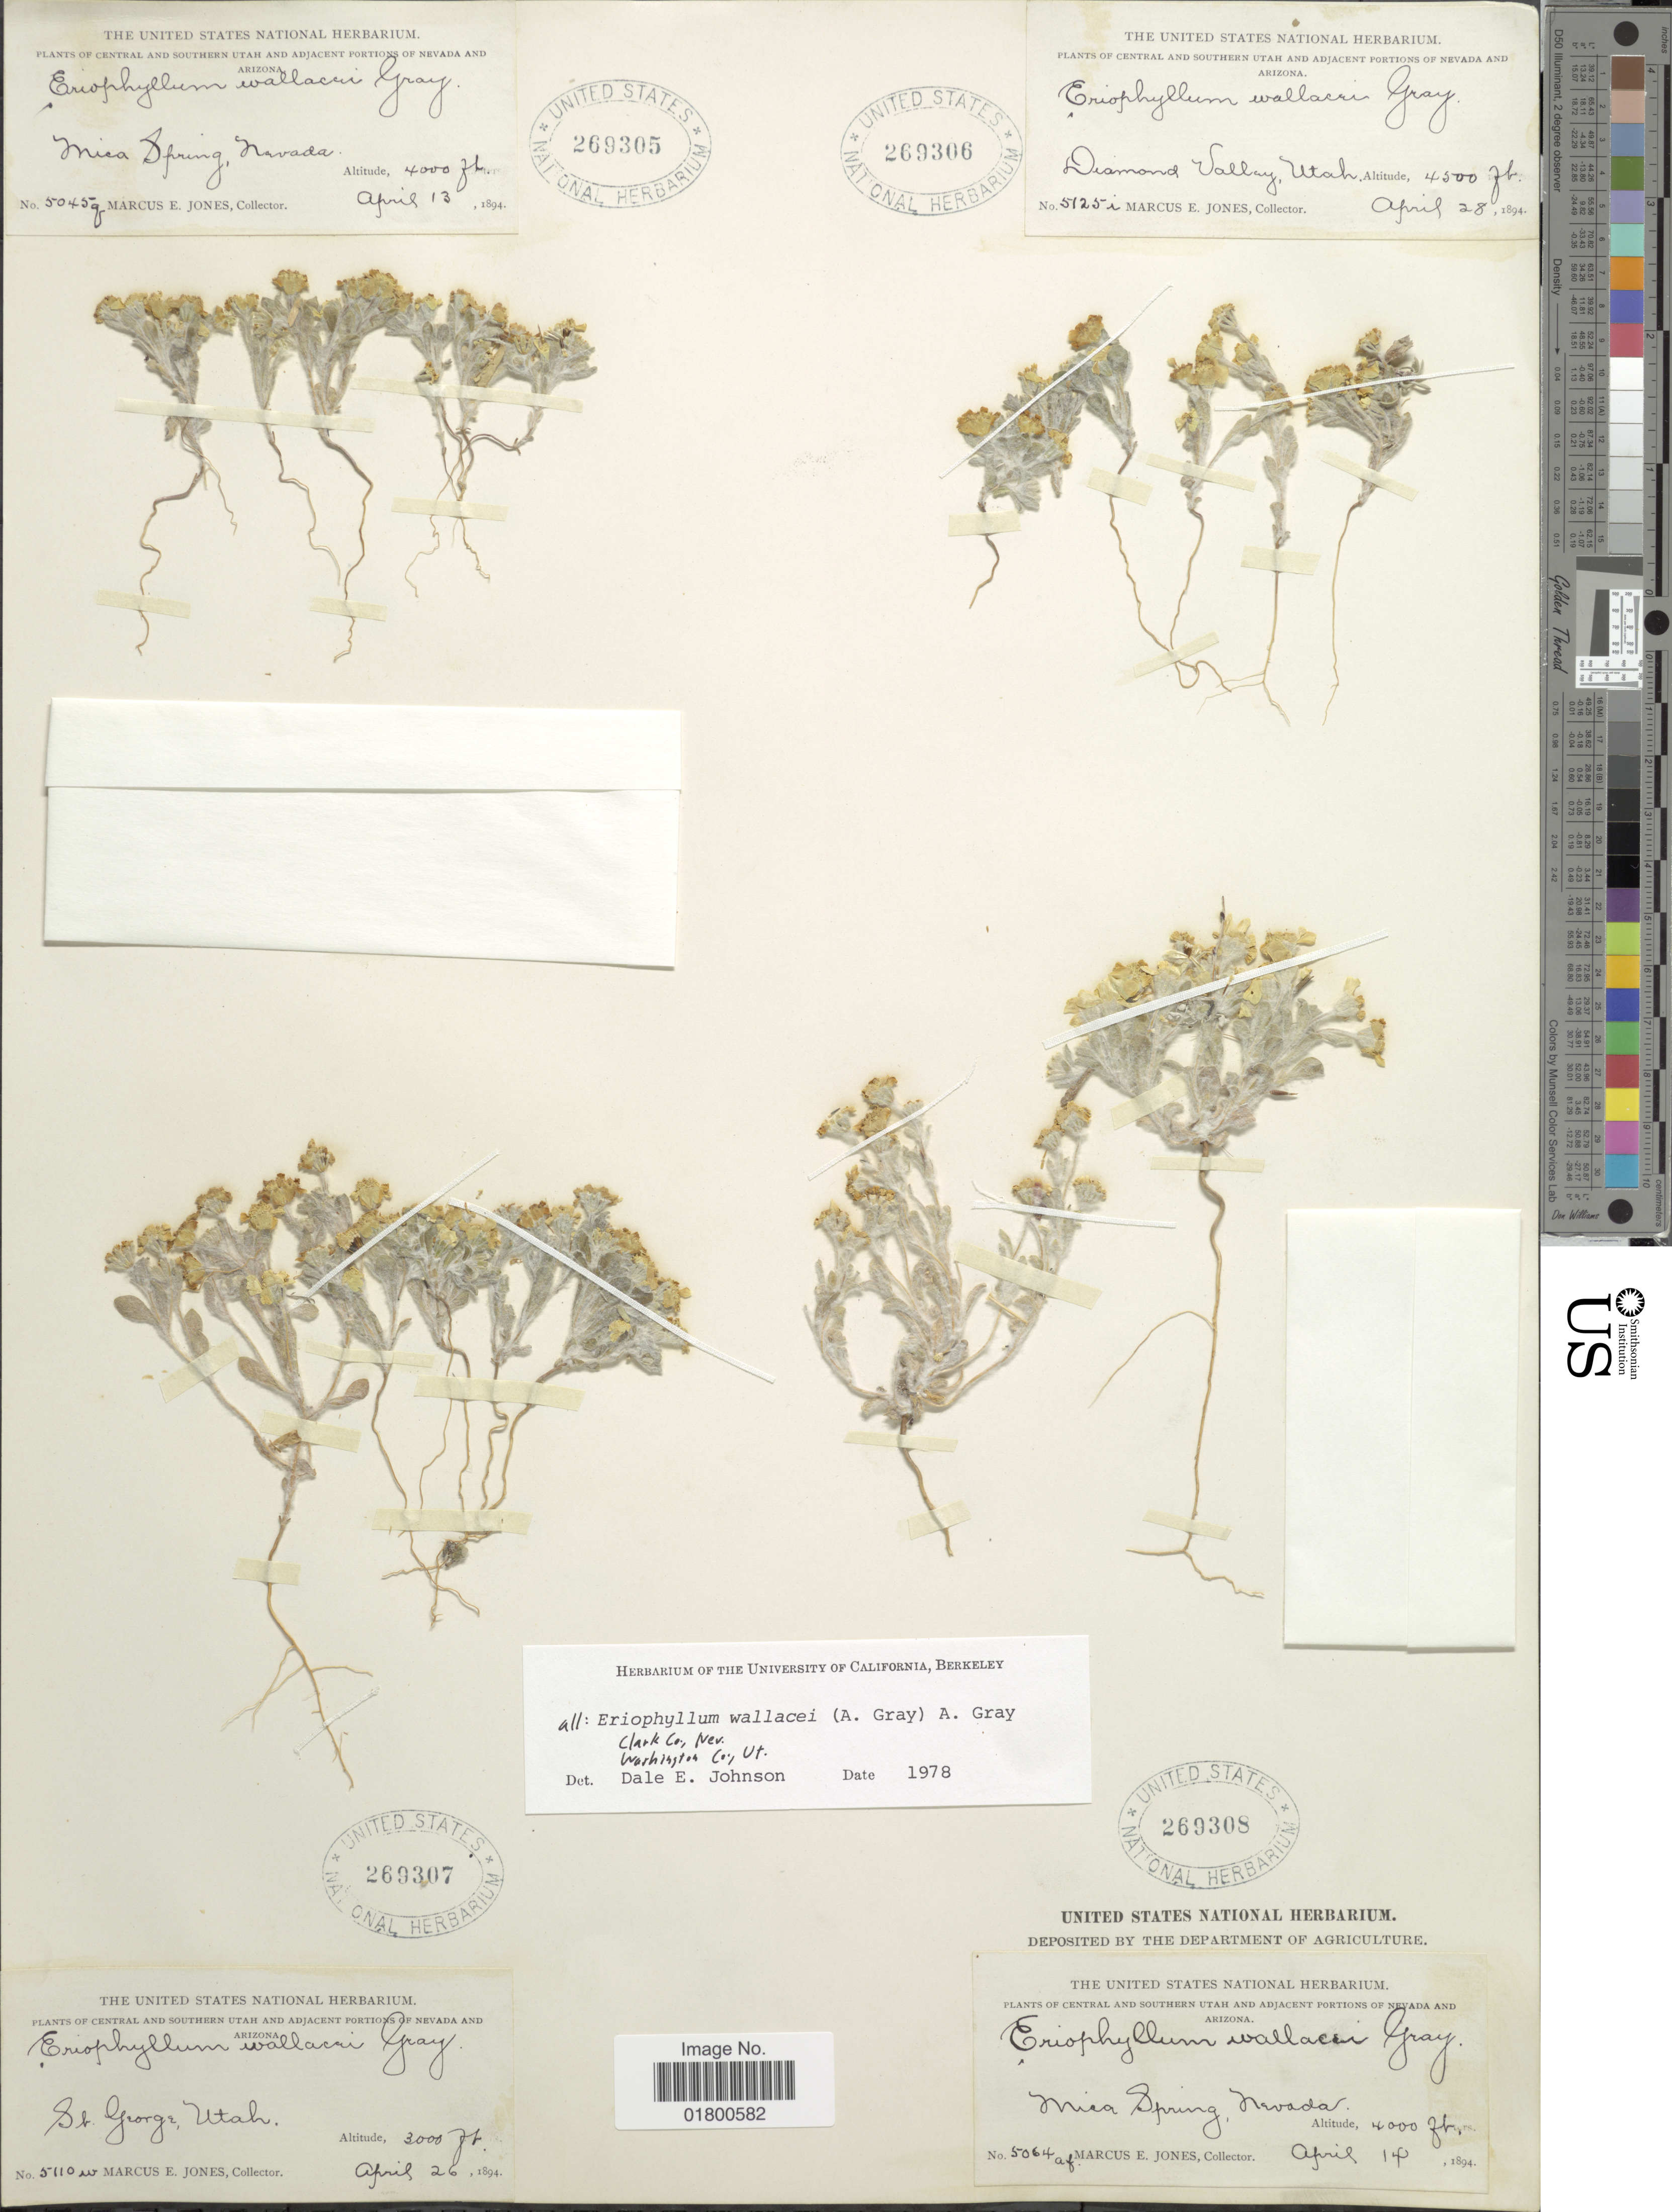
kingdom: Plantae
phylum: Tracheophyta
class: Magnoliopsida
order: Asterales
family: Asteraceae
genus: Eriophyllum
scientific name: Eriophyllum wallacei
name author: (A. Gray) A. Gray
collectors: M. E. Jones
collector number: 5064af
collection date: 1894-04-14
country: United States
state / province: Nevada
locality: Mica Spring, Nevada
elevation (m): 1219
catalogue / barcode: US 269308-2